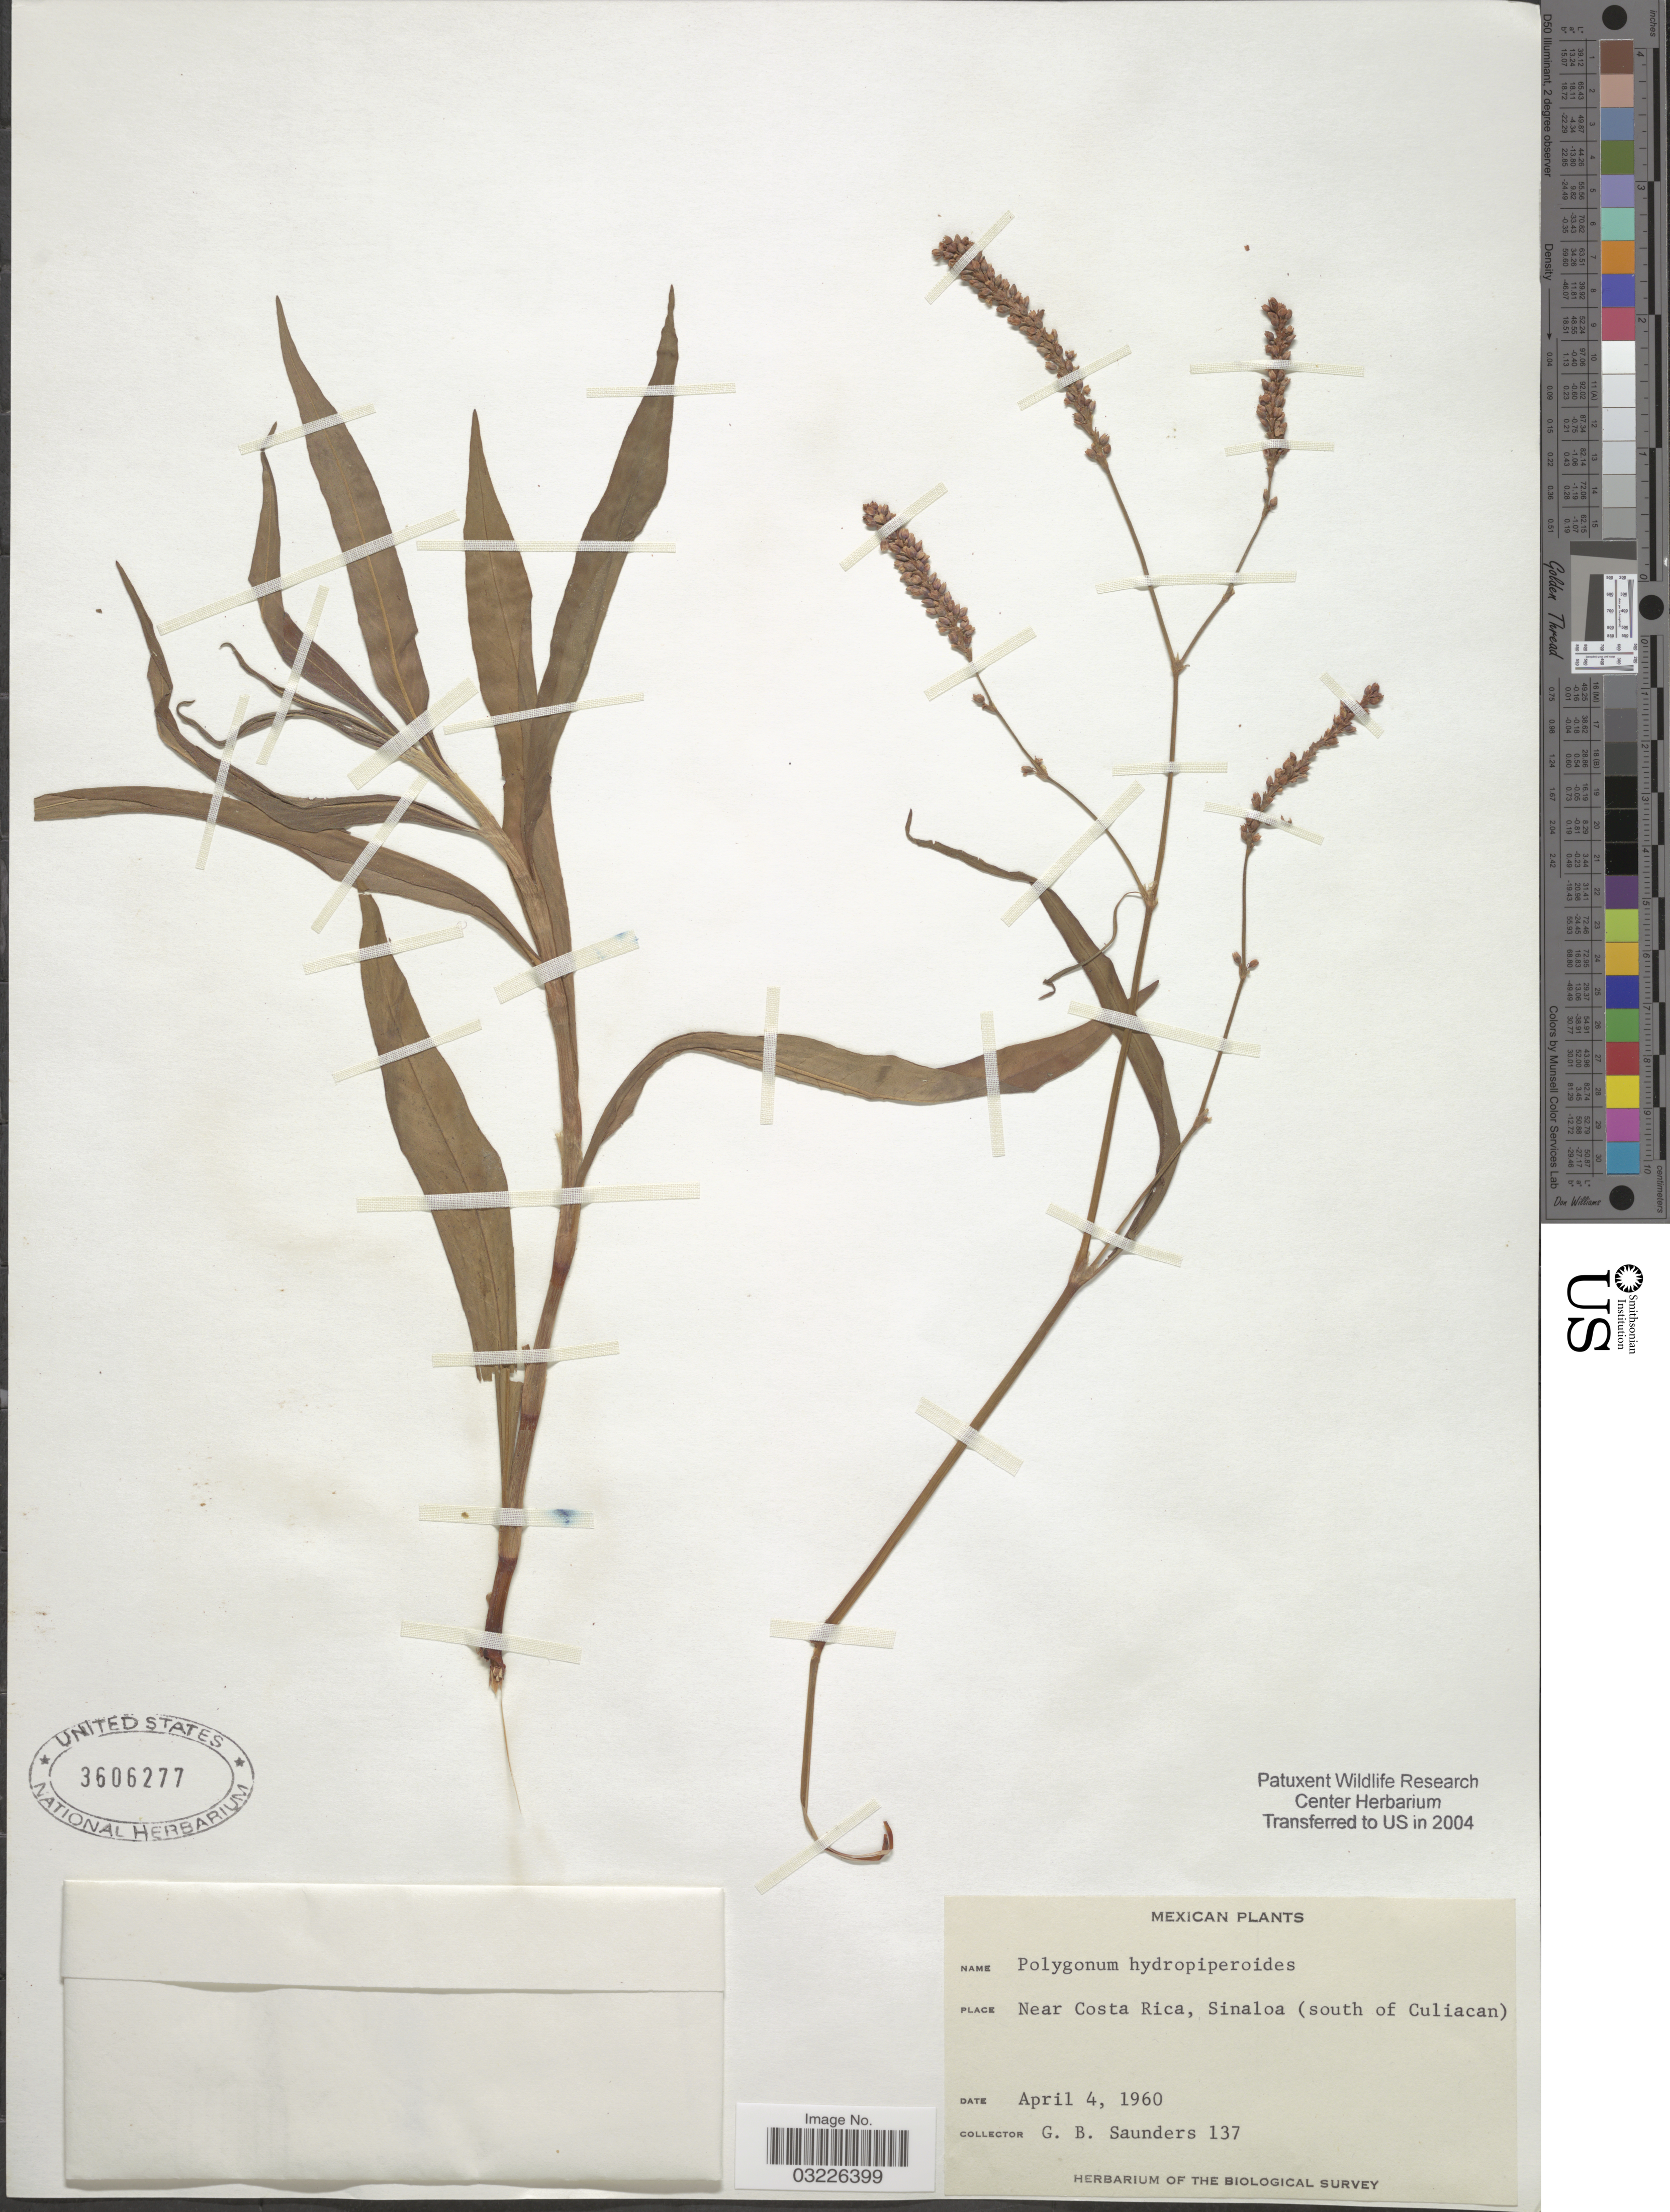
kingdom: Plantae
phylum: Tracheophyta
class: Magnoliopsida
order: Caryophyllales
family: Polygonaceae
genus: Polygonum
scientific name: Polygonum hydropiperoides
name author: Michx.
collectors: G. B. Saunders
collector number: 137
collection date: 1960-04-04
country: Mexico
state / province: Sinaloa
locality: Near Costa Rica, Sinaloa (south of Culiacan).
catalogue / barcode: US 3606277